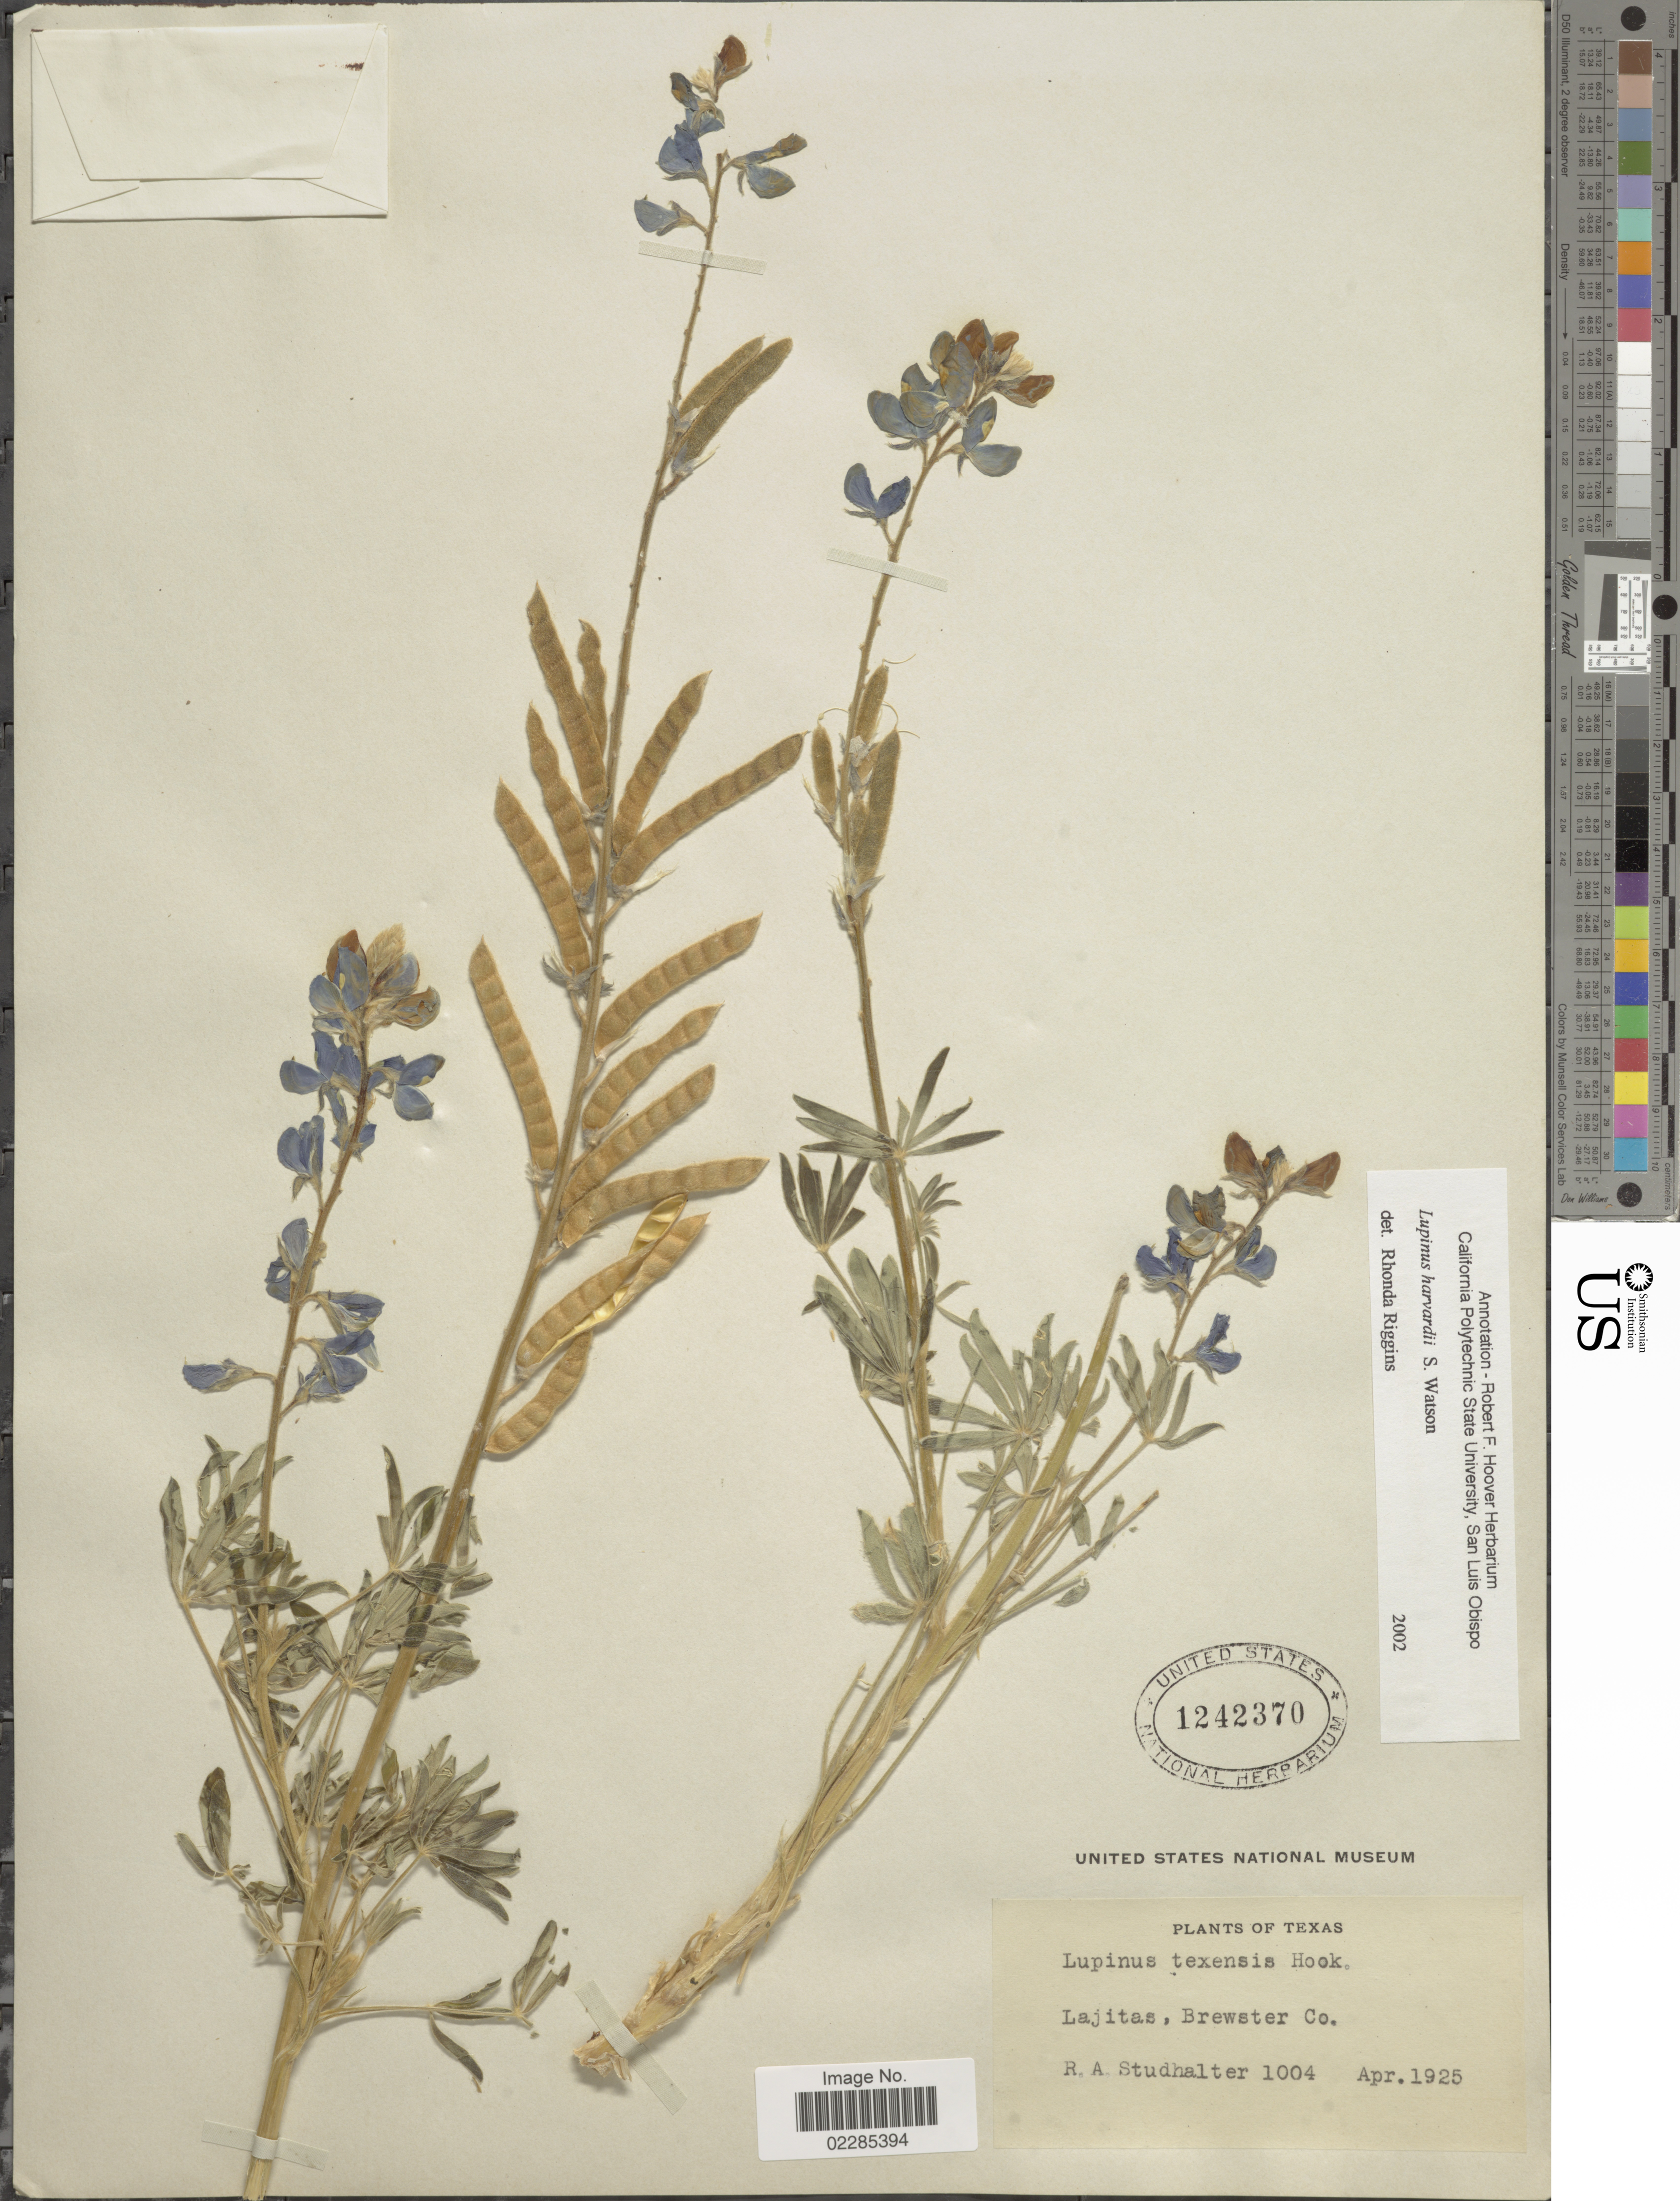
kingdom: Plantae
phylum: Tracheophyta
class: Magnoliopsida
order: Fabales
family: Fabaceae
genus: Lupinus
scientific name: Lupinus havardii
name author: S. Watson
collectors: R. Studhalter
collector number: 1004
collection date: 1925-04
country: United States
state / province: Texas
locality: Lajitas, Brewster Co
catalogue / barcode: US 1242370